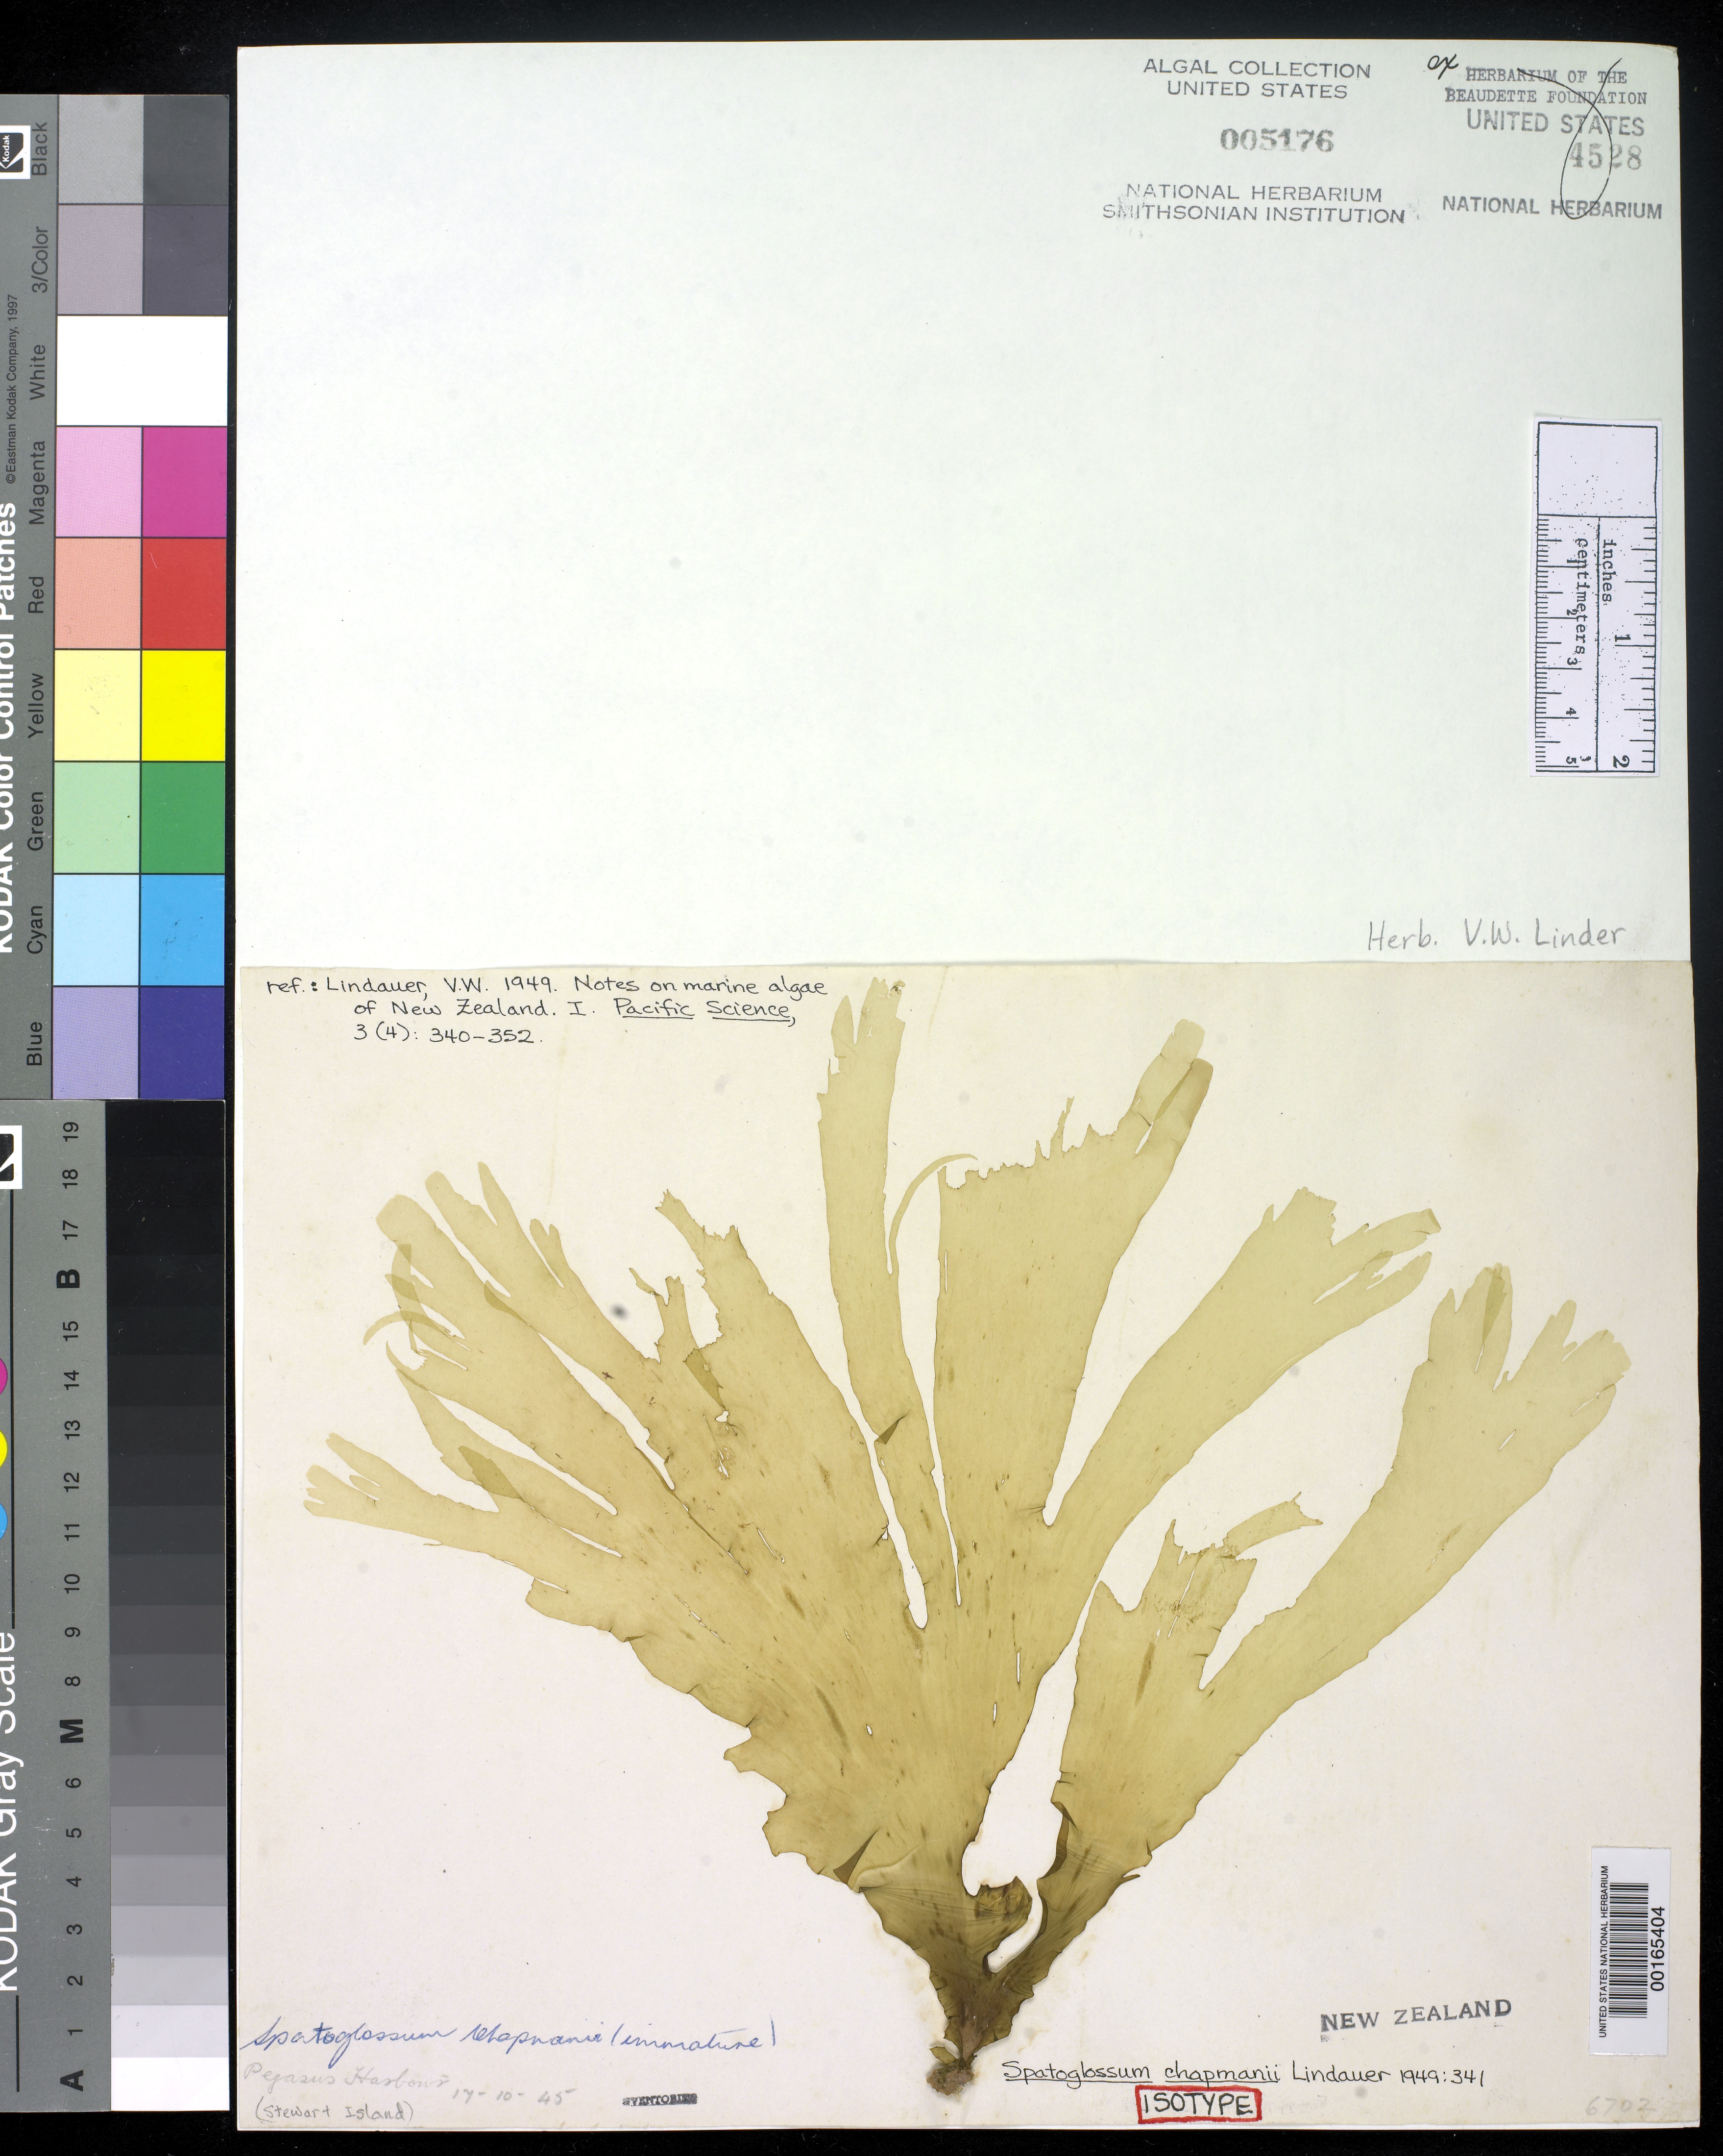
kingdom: Chromista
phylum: Ochrophyta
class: Phaeophyceae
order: Dictyotales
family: Dictyotaceae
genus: Spatoglossum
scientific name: Spatoglossum chapmanii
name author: Lindauer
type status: Isotype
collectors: V. Lindauer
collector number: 6702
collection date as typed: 17 Oct 1945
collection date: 1945-10-17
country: New Zealand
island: Stewart Island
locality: Pegasus Harbor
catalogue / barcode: US 5176